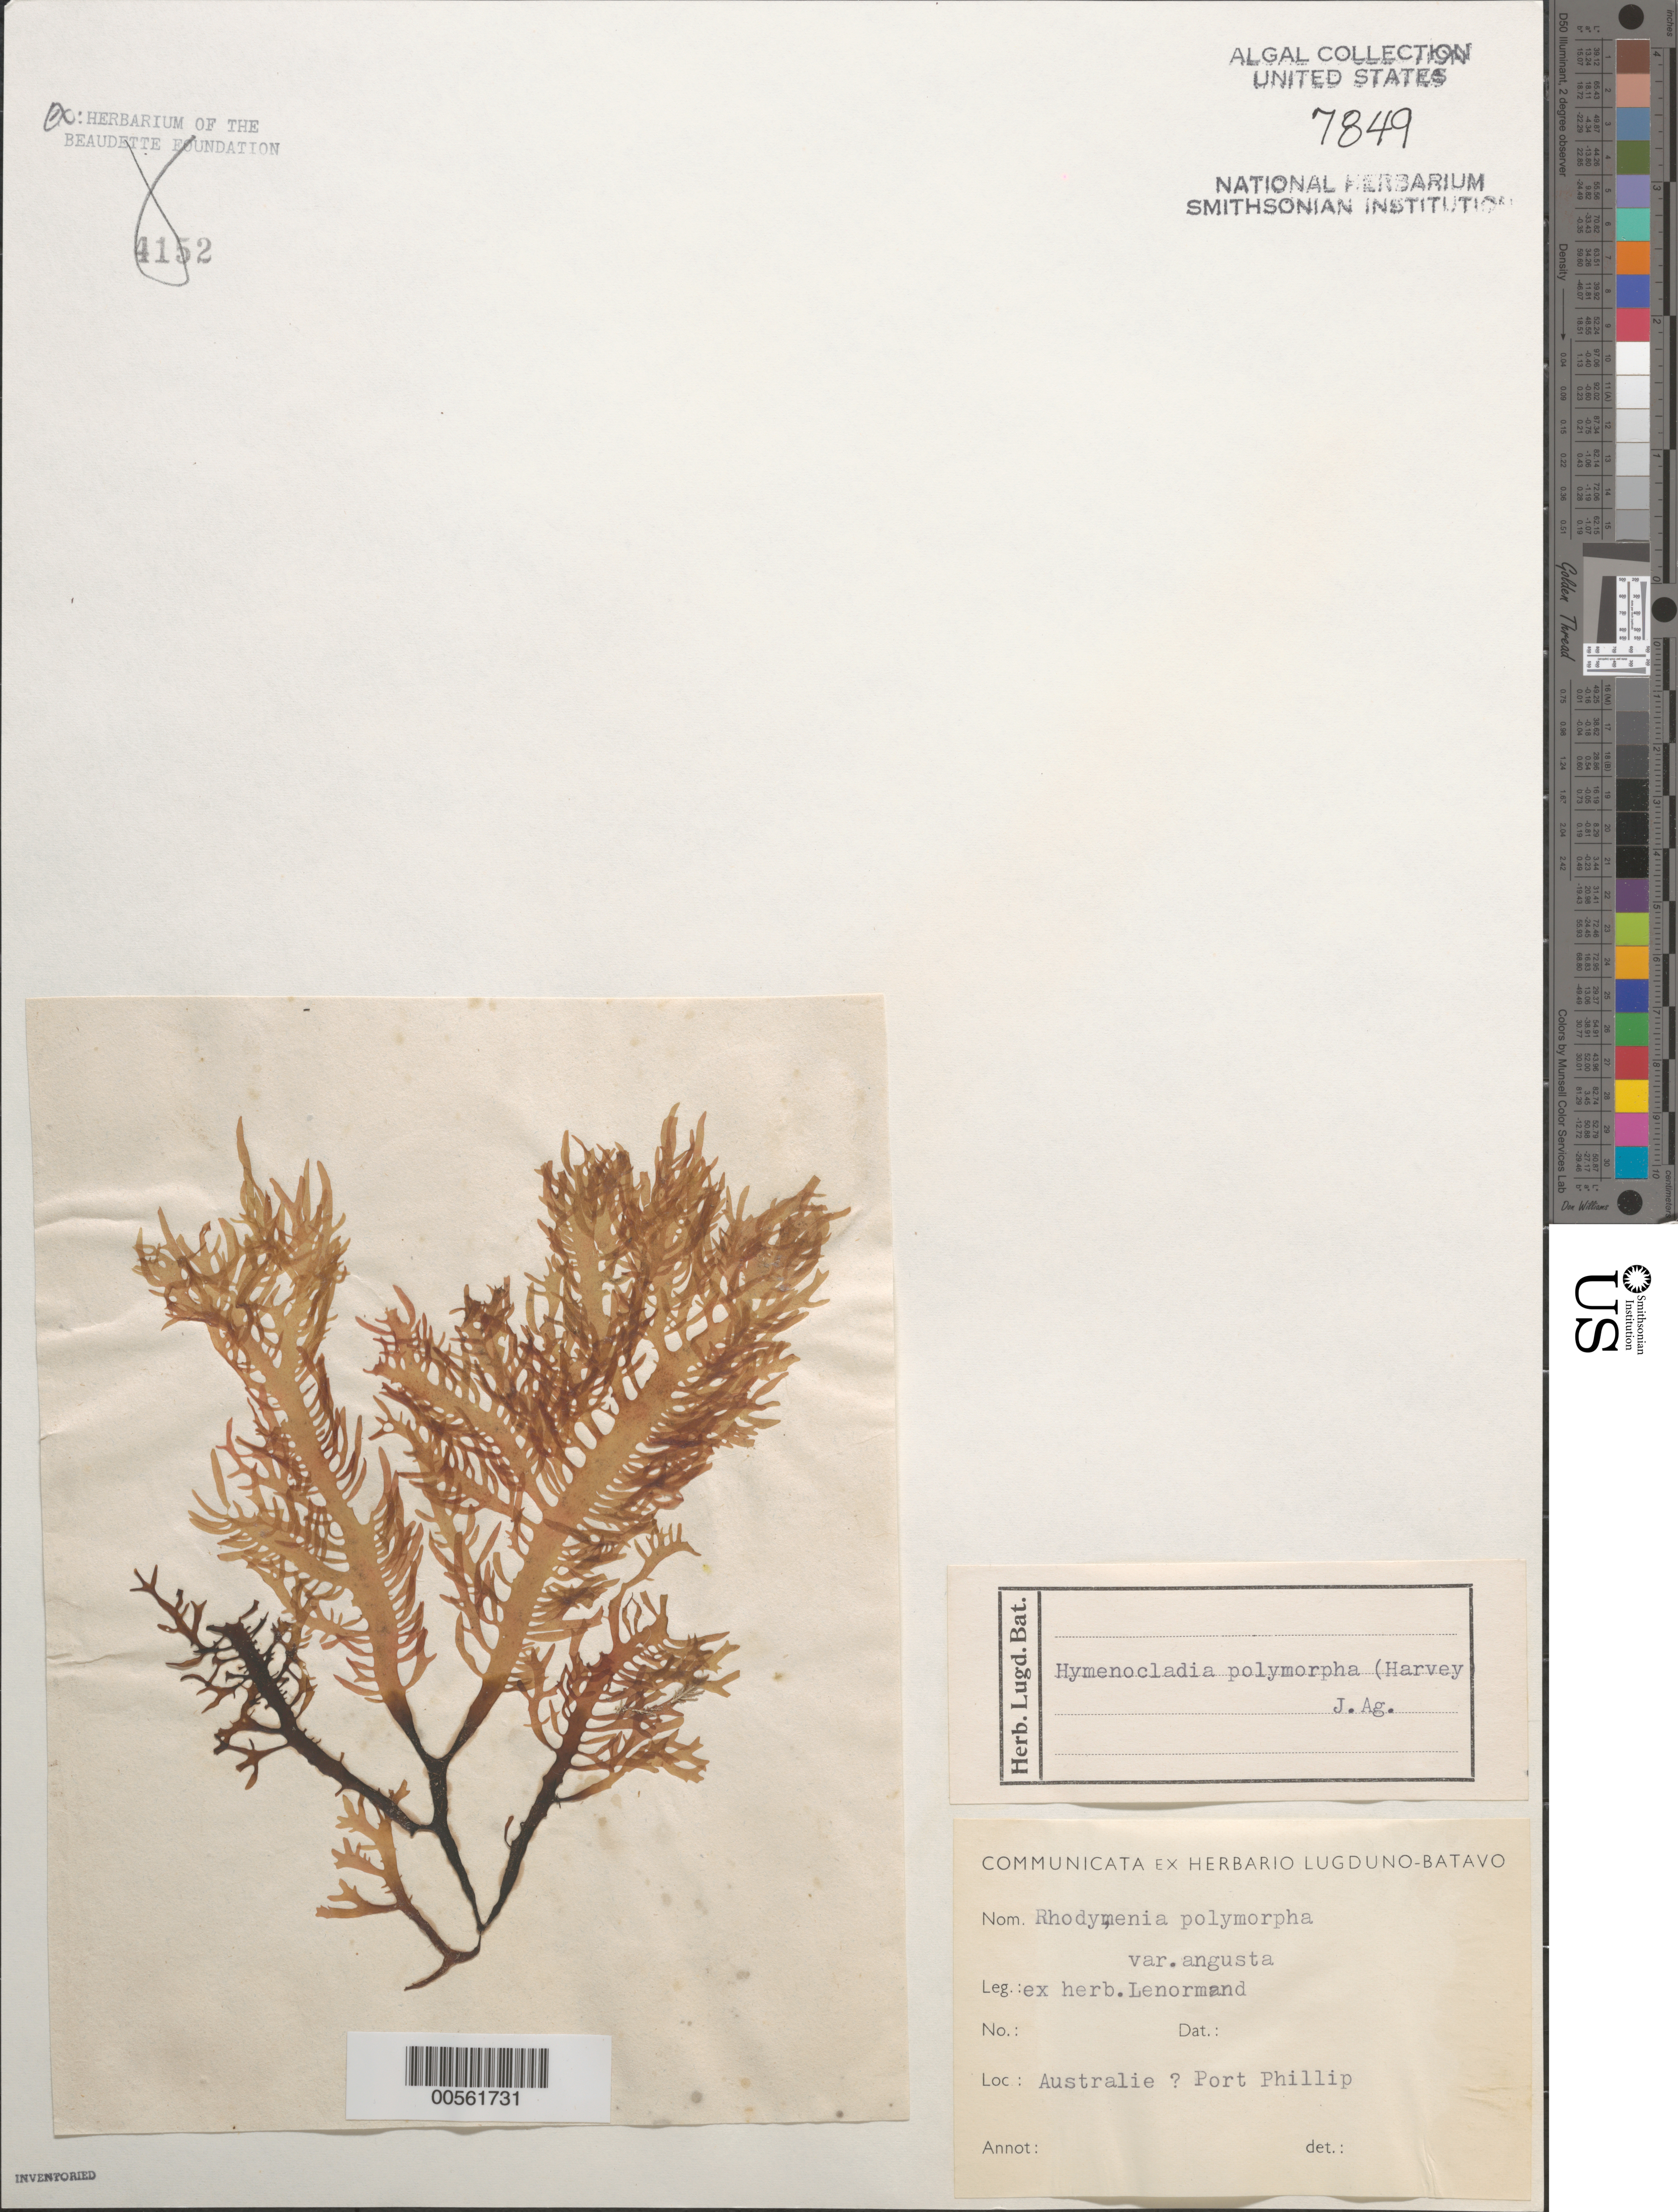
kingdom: Plantae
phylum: Rhodophyta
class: Florideophyceae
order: Rhodymeniales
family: Hymenocladiaceae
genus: Hymenocladia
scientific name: Hymenocladia chondricola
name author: (Sonder) J.A. Lewis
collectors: S. Lenormand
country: Australia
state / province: Victoria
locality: Port Phillip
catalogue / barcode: US 7849